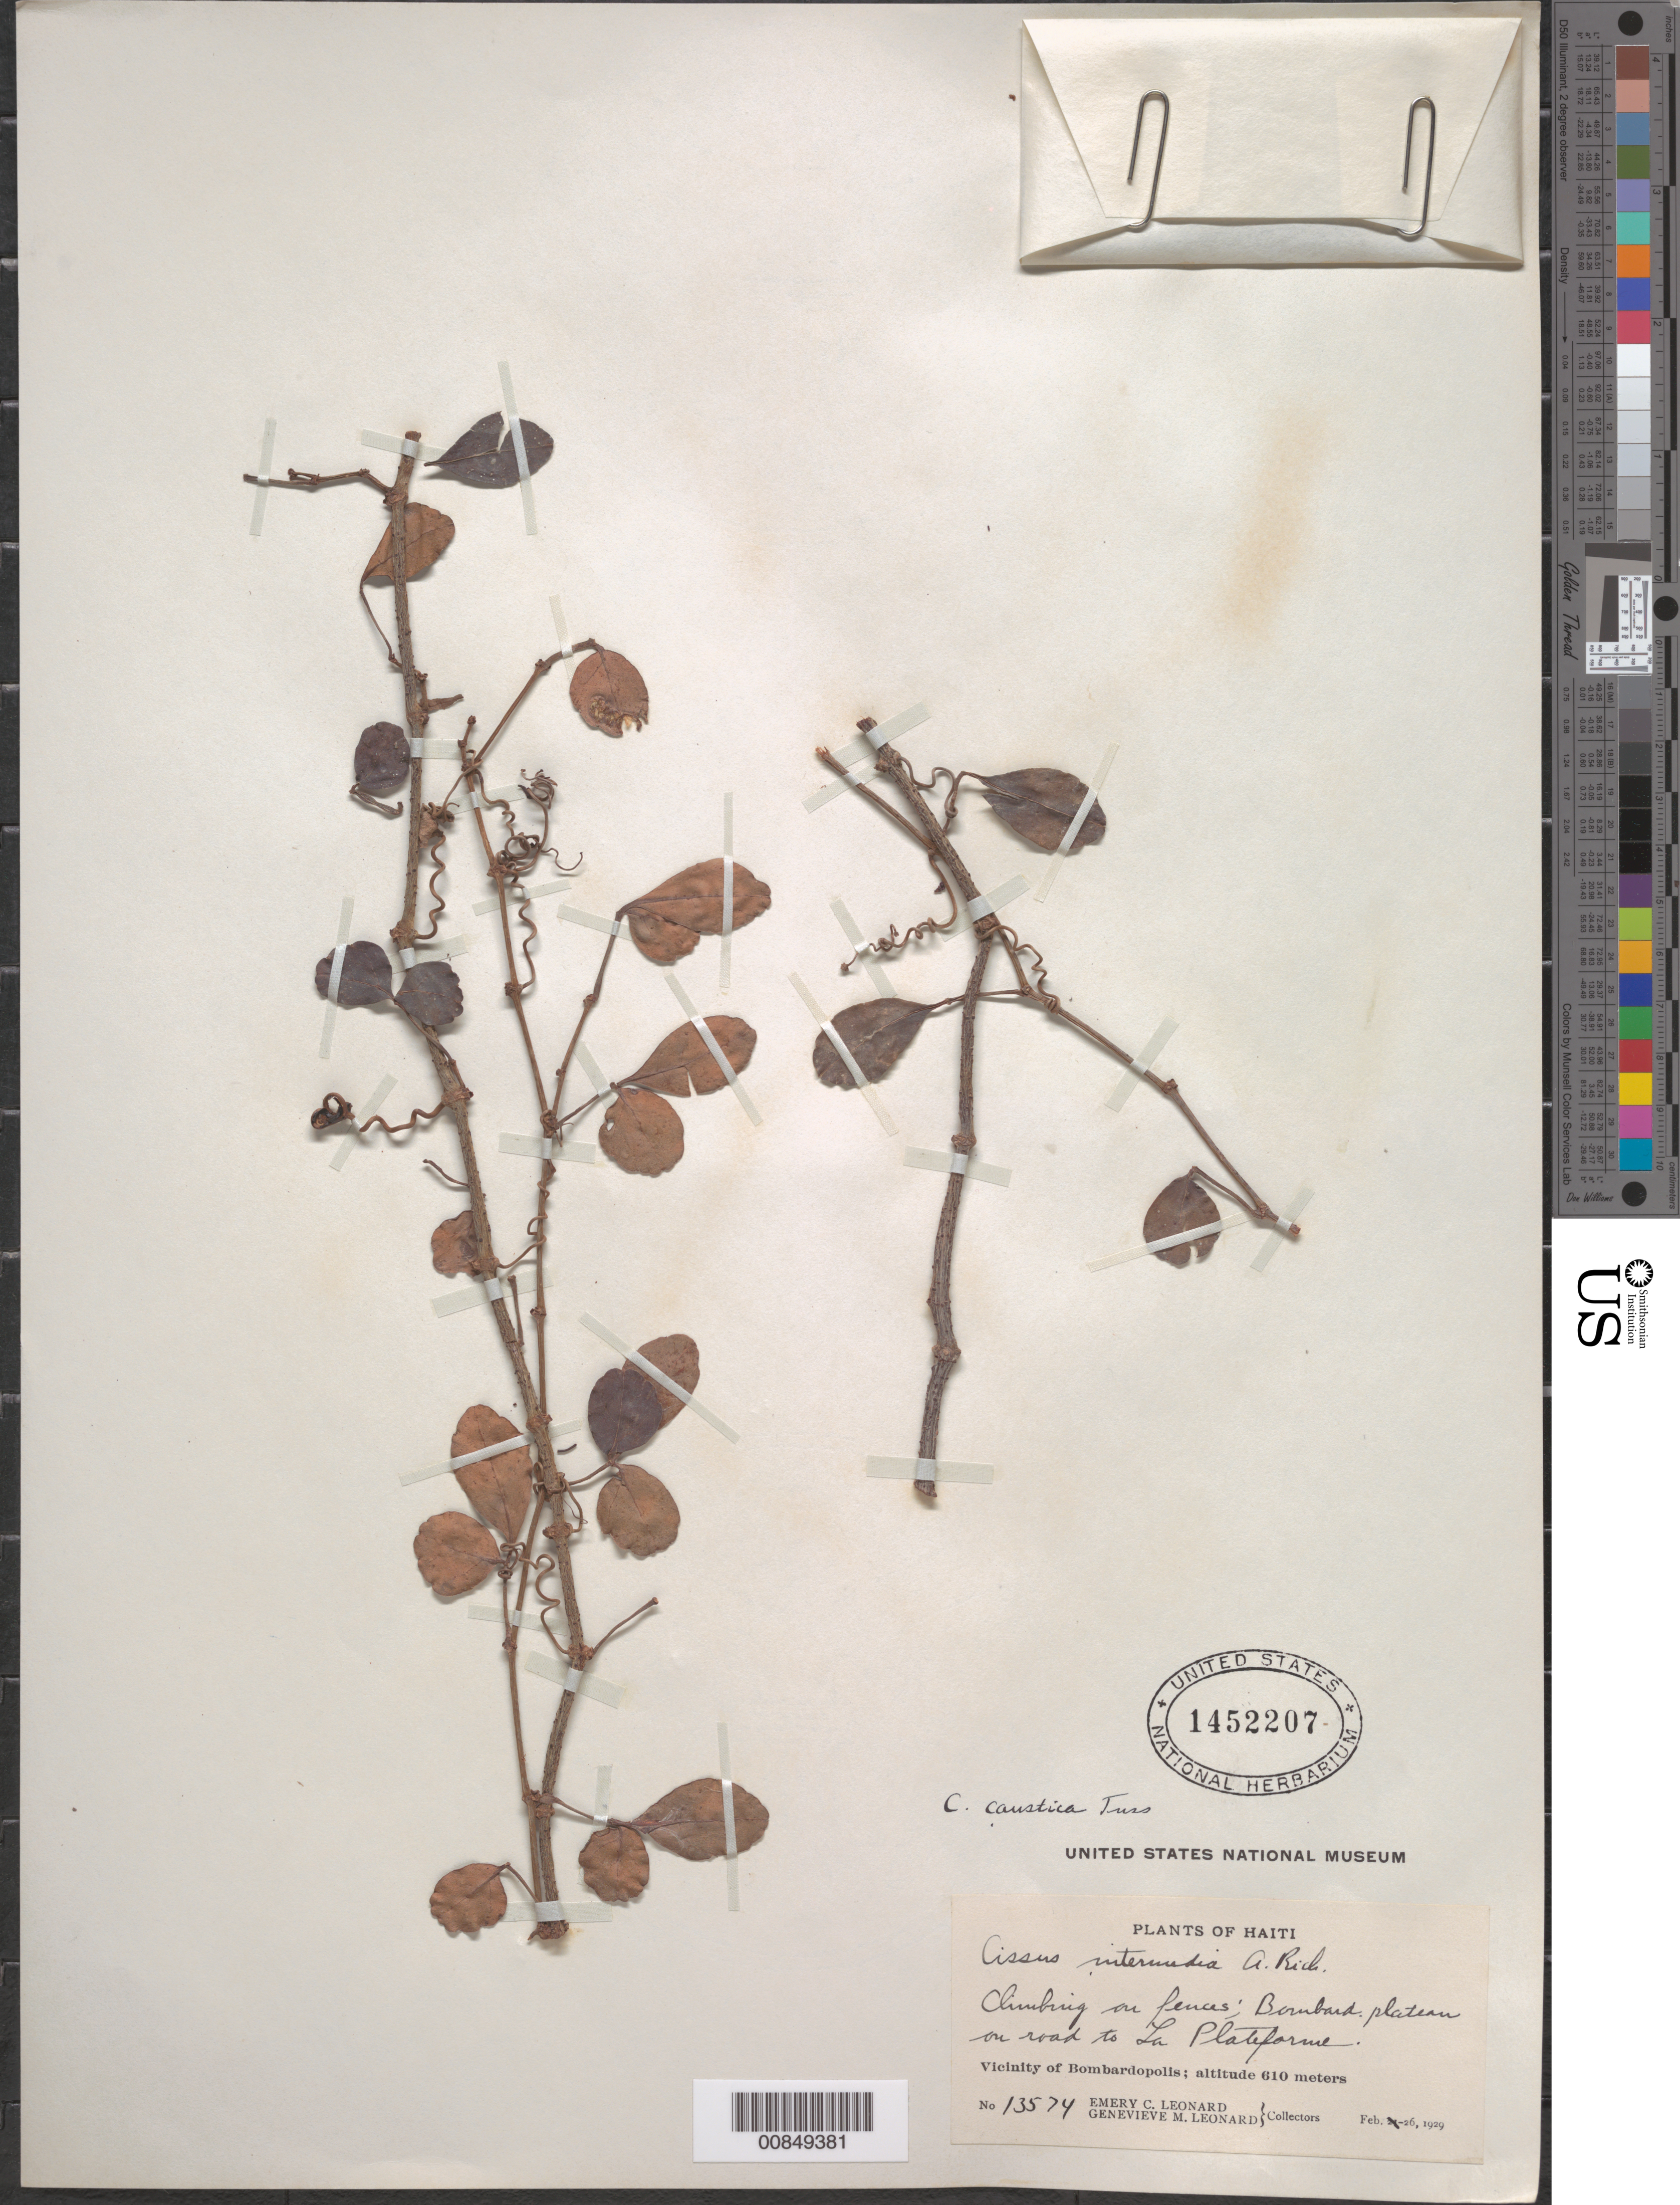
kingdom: Plantae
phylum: Tracheophyta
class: Magnoliopsida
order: Vitales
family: Vitaceae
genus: Cissus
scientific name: Cissus obovata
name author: Vahl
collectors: E. C. Leonard & G. M. Leonard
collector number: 13574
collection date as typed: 26 Feb 1929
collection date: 1929-02-26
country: Haiti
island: Hispaniola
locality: Vicinity of Bombardopolis, Bombard plateau, on road to La Platiforme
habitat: On fences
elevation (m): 610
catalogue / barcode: US 1452207